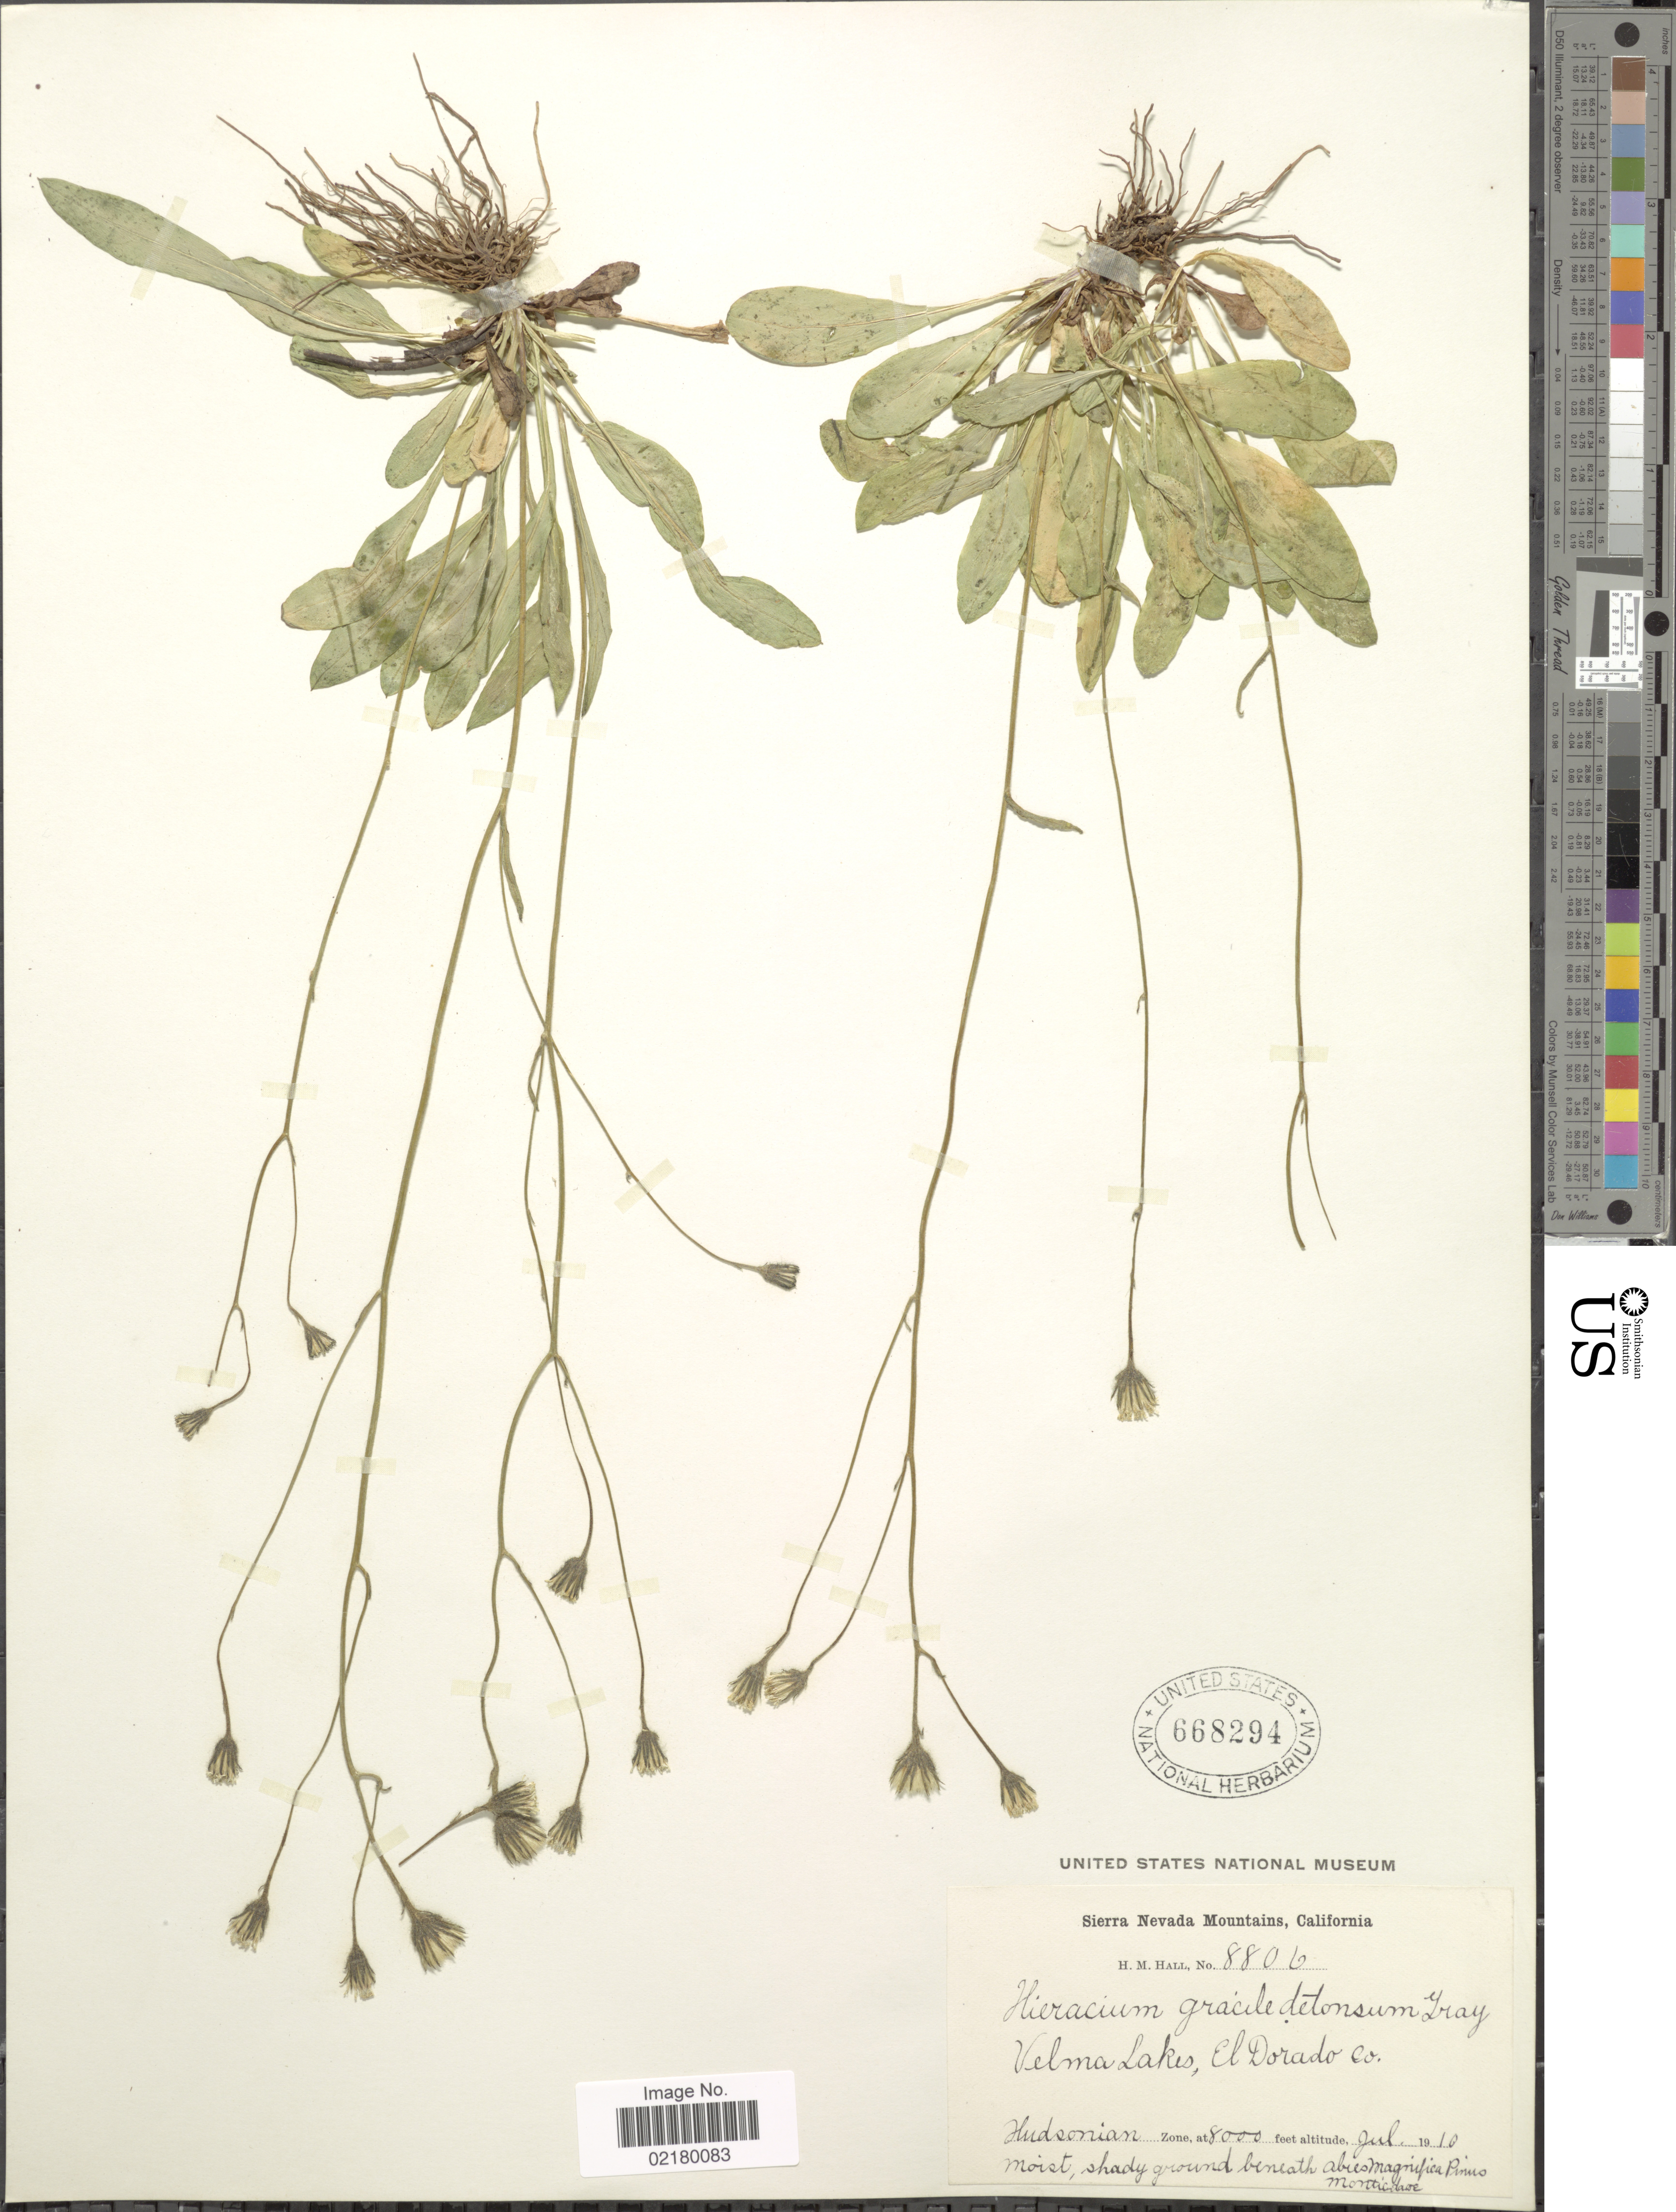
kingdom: Plantae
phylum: Tracheophyta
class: Magnoliopsida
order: Asterales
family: Asteraceae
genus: Hieracium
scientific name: Hieracium triste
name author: Willd. ex Spreng.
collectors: H. M. Hall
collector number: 8806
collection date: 1910-07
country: United States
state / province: California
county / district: El Dorado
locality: Sierra Nevada Mountains, Velma Lakes, El Dorado Co, Hudsonian Zone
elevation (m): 2438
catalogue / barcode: US 668294